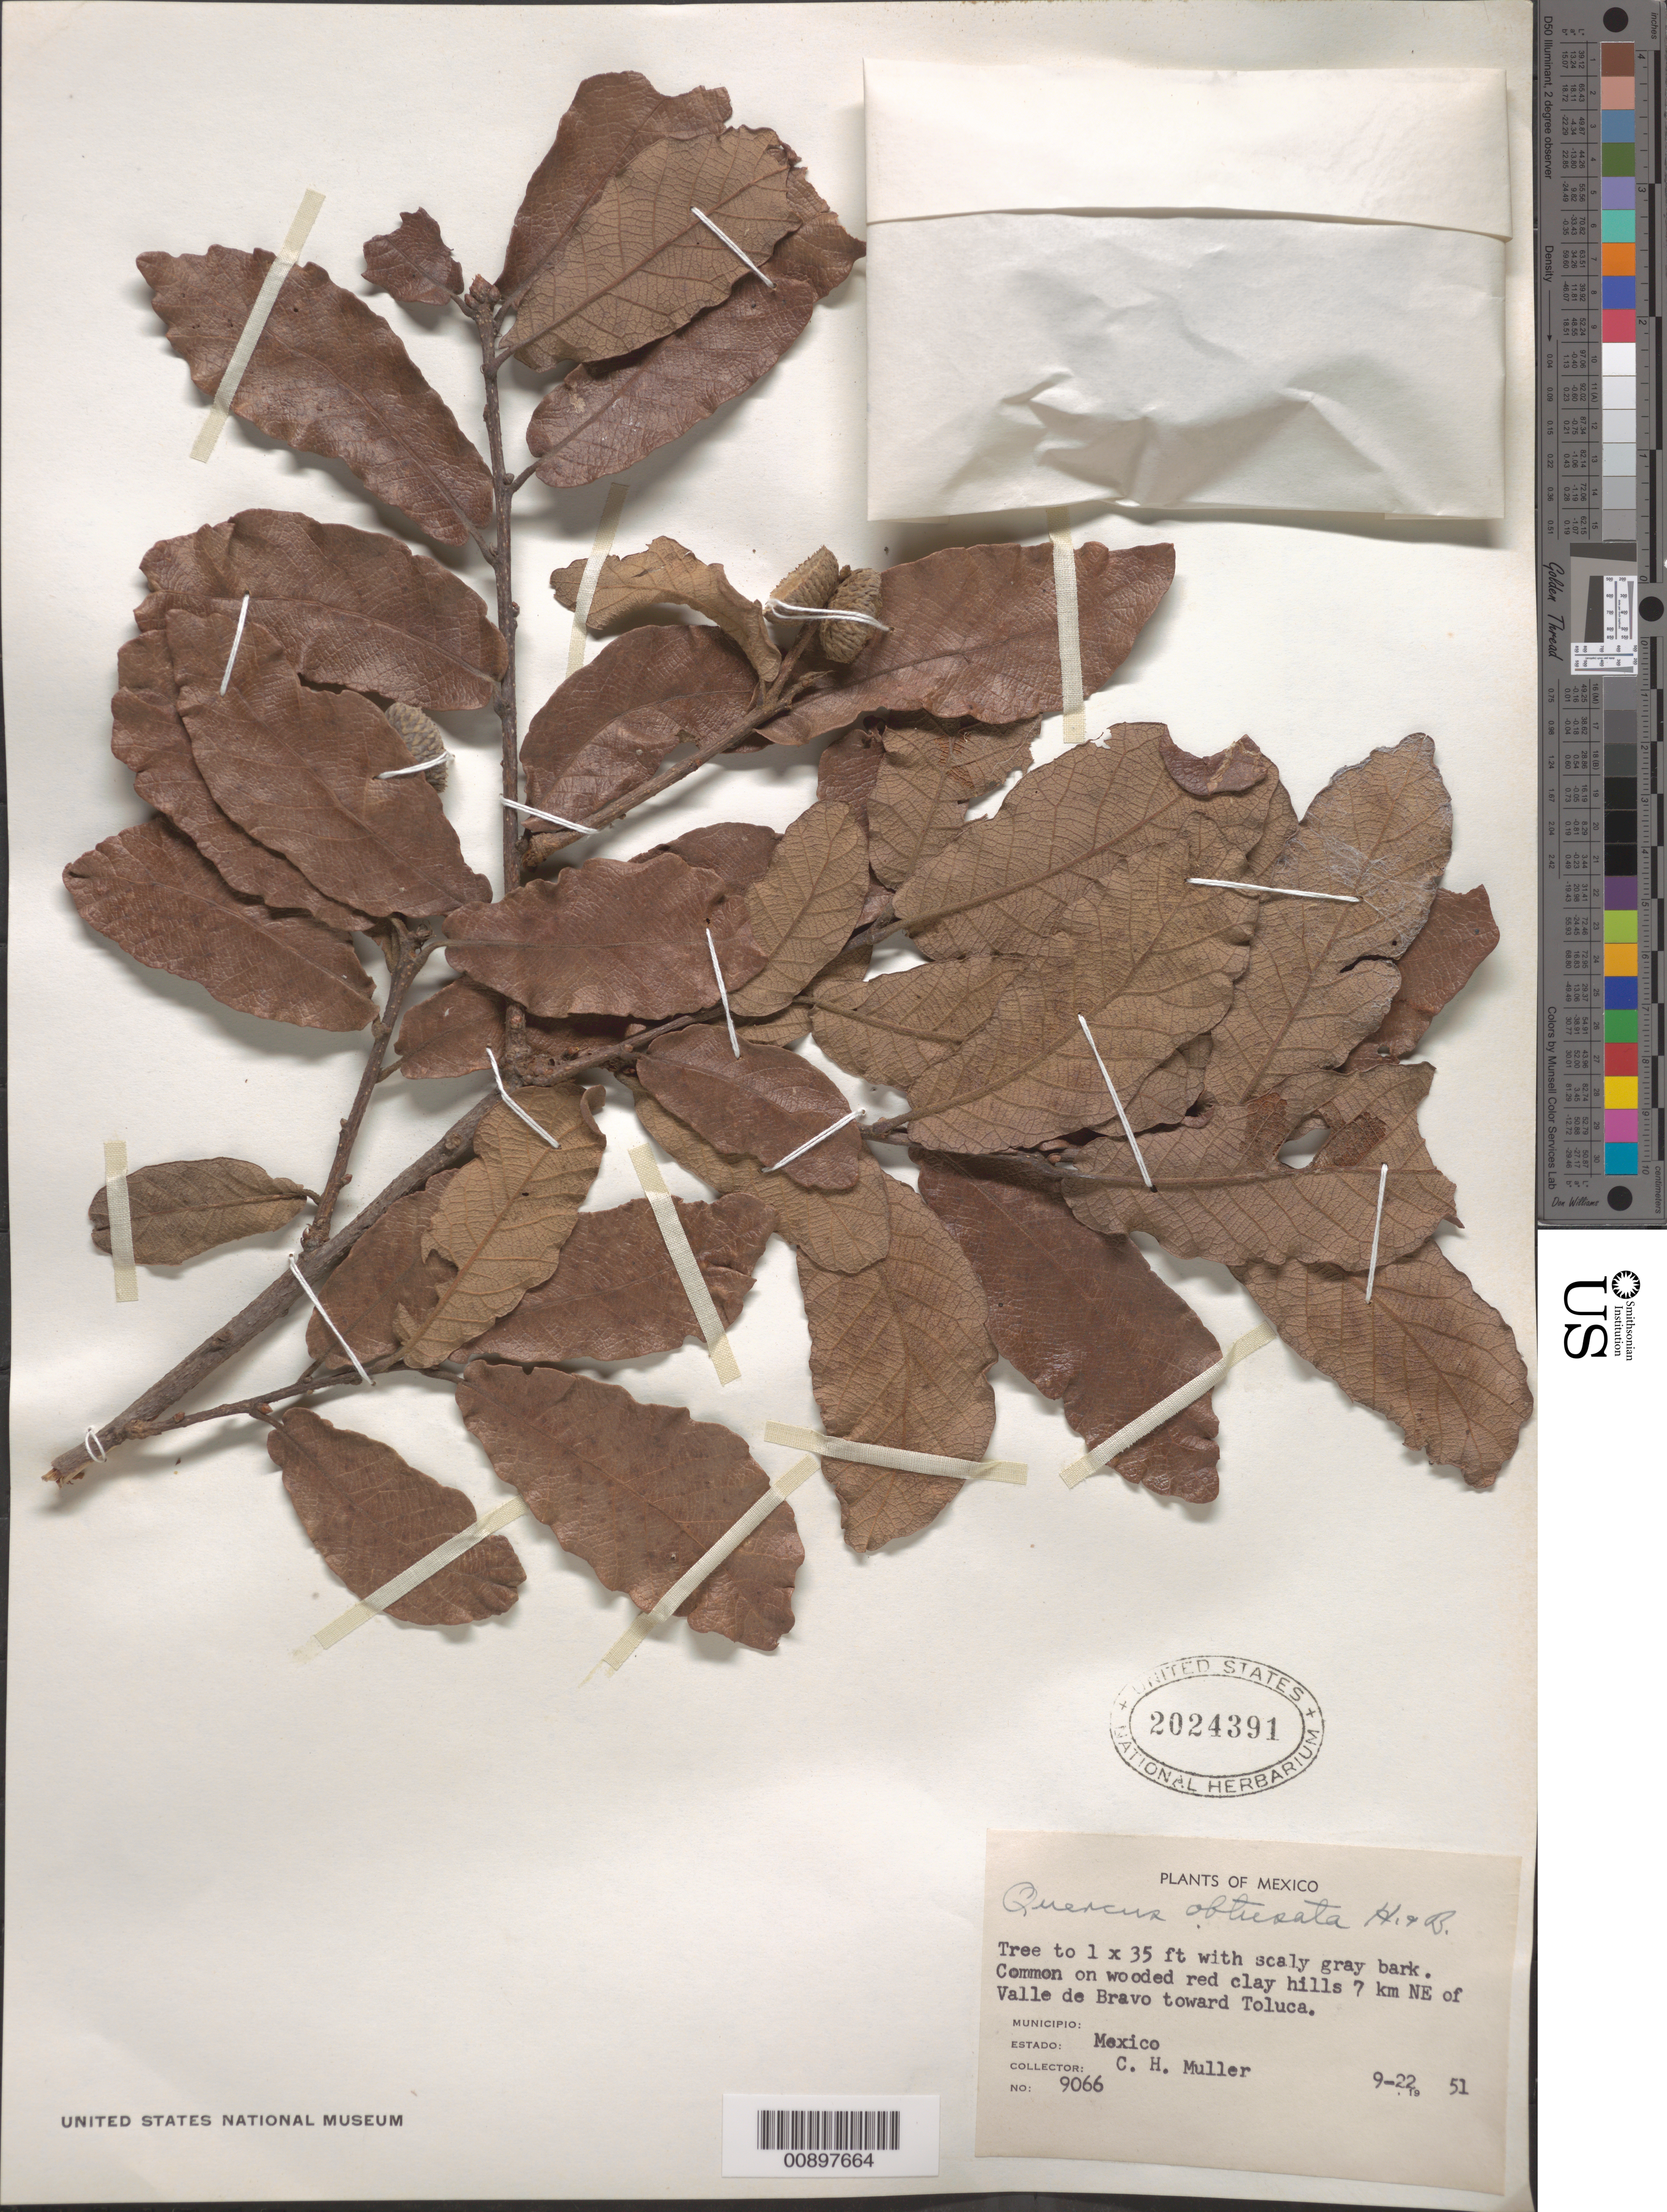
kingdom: Plantae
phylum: Tracheophyta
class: Magnoliopsida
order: Fagales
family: Fagaceae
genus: Quercus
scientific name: Quercus obtusata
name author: Humb. & Bonpl.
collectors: C. H. Muller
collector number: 9066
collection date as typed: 22 Sep 1951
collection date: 1951-09-22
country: Mexico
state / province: México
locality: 7 km NE of Valle de Bravo toward Toluca. Estado de México.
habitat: Common on wooded red clay hills.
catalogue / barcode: US 2024391